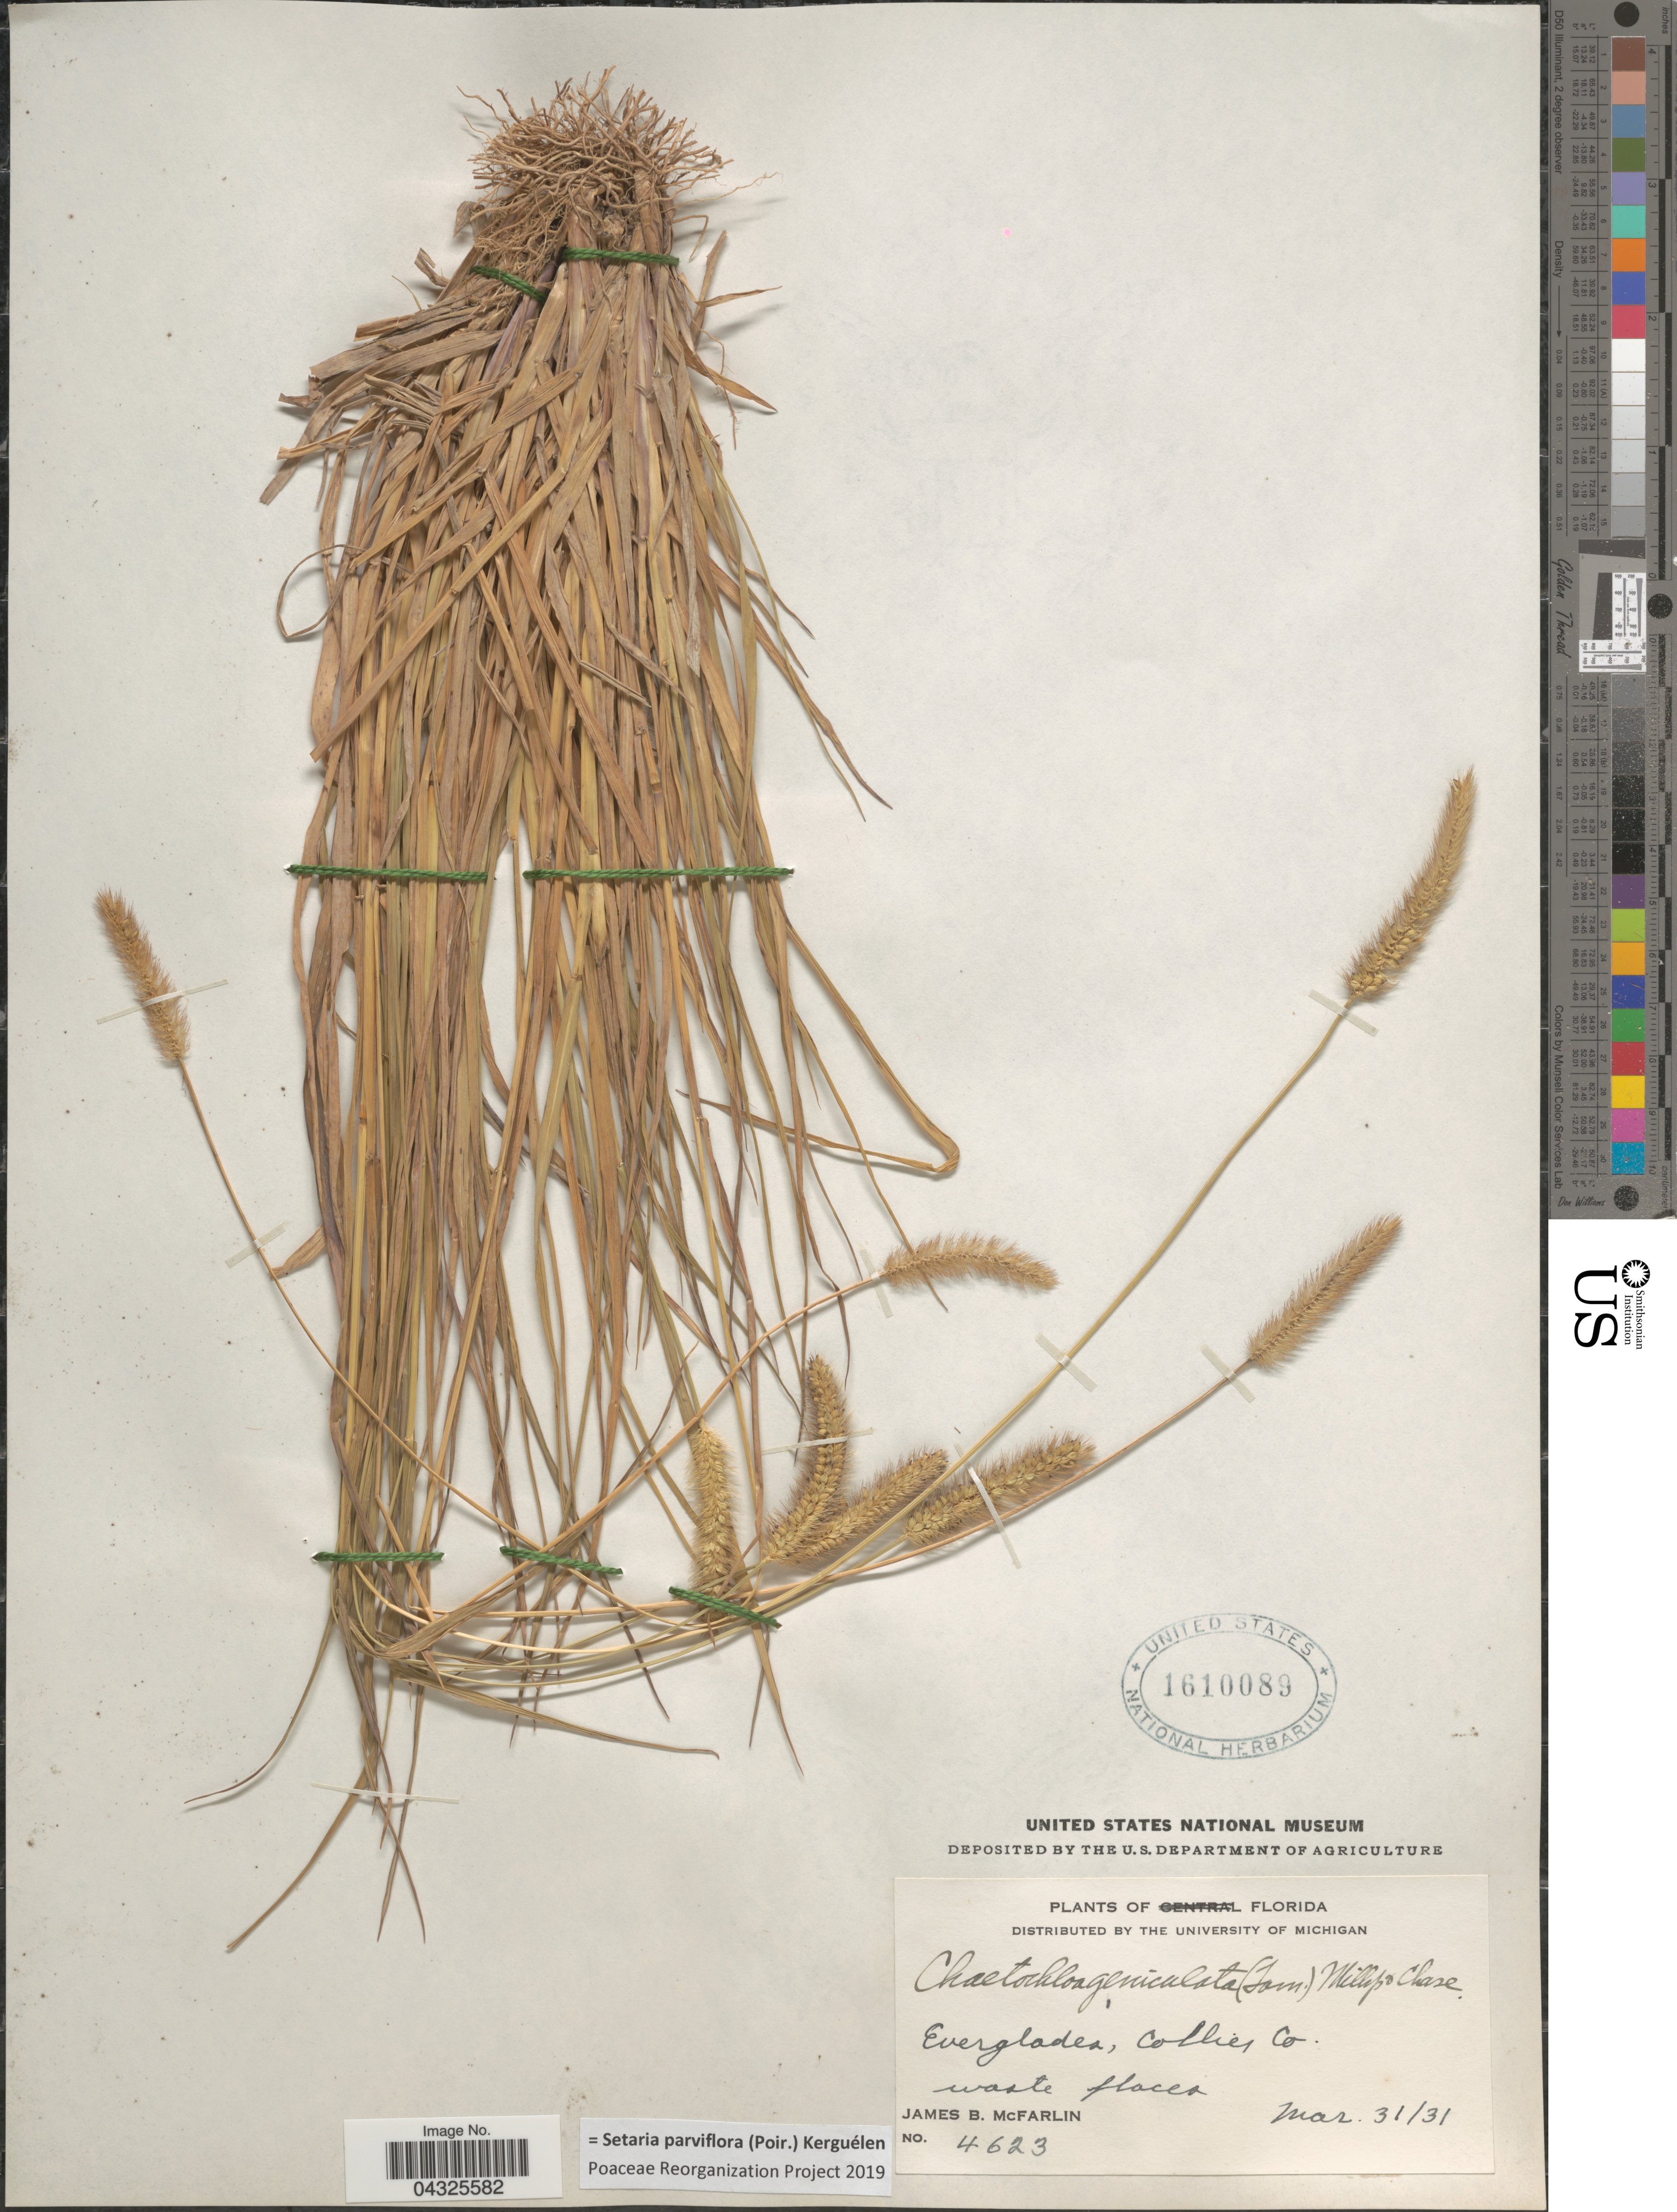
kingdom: Plantae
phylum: Tracheophyta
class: Liliopsida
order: Poales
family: Poaceae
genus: Setaria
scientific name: Setaria parviflora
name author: (Poir.) Kerguélen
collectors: J. McFarlin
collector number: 4623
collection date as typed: Transcribed d/m/y: 31/3/31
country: United States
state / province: Florida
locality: Everglades, Collier Co.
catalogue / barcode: US 1610089